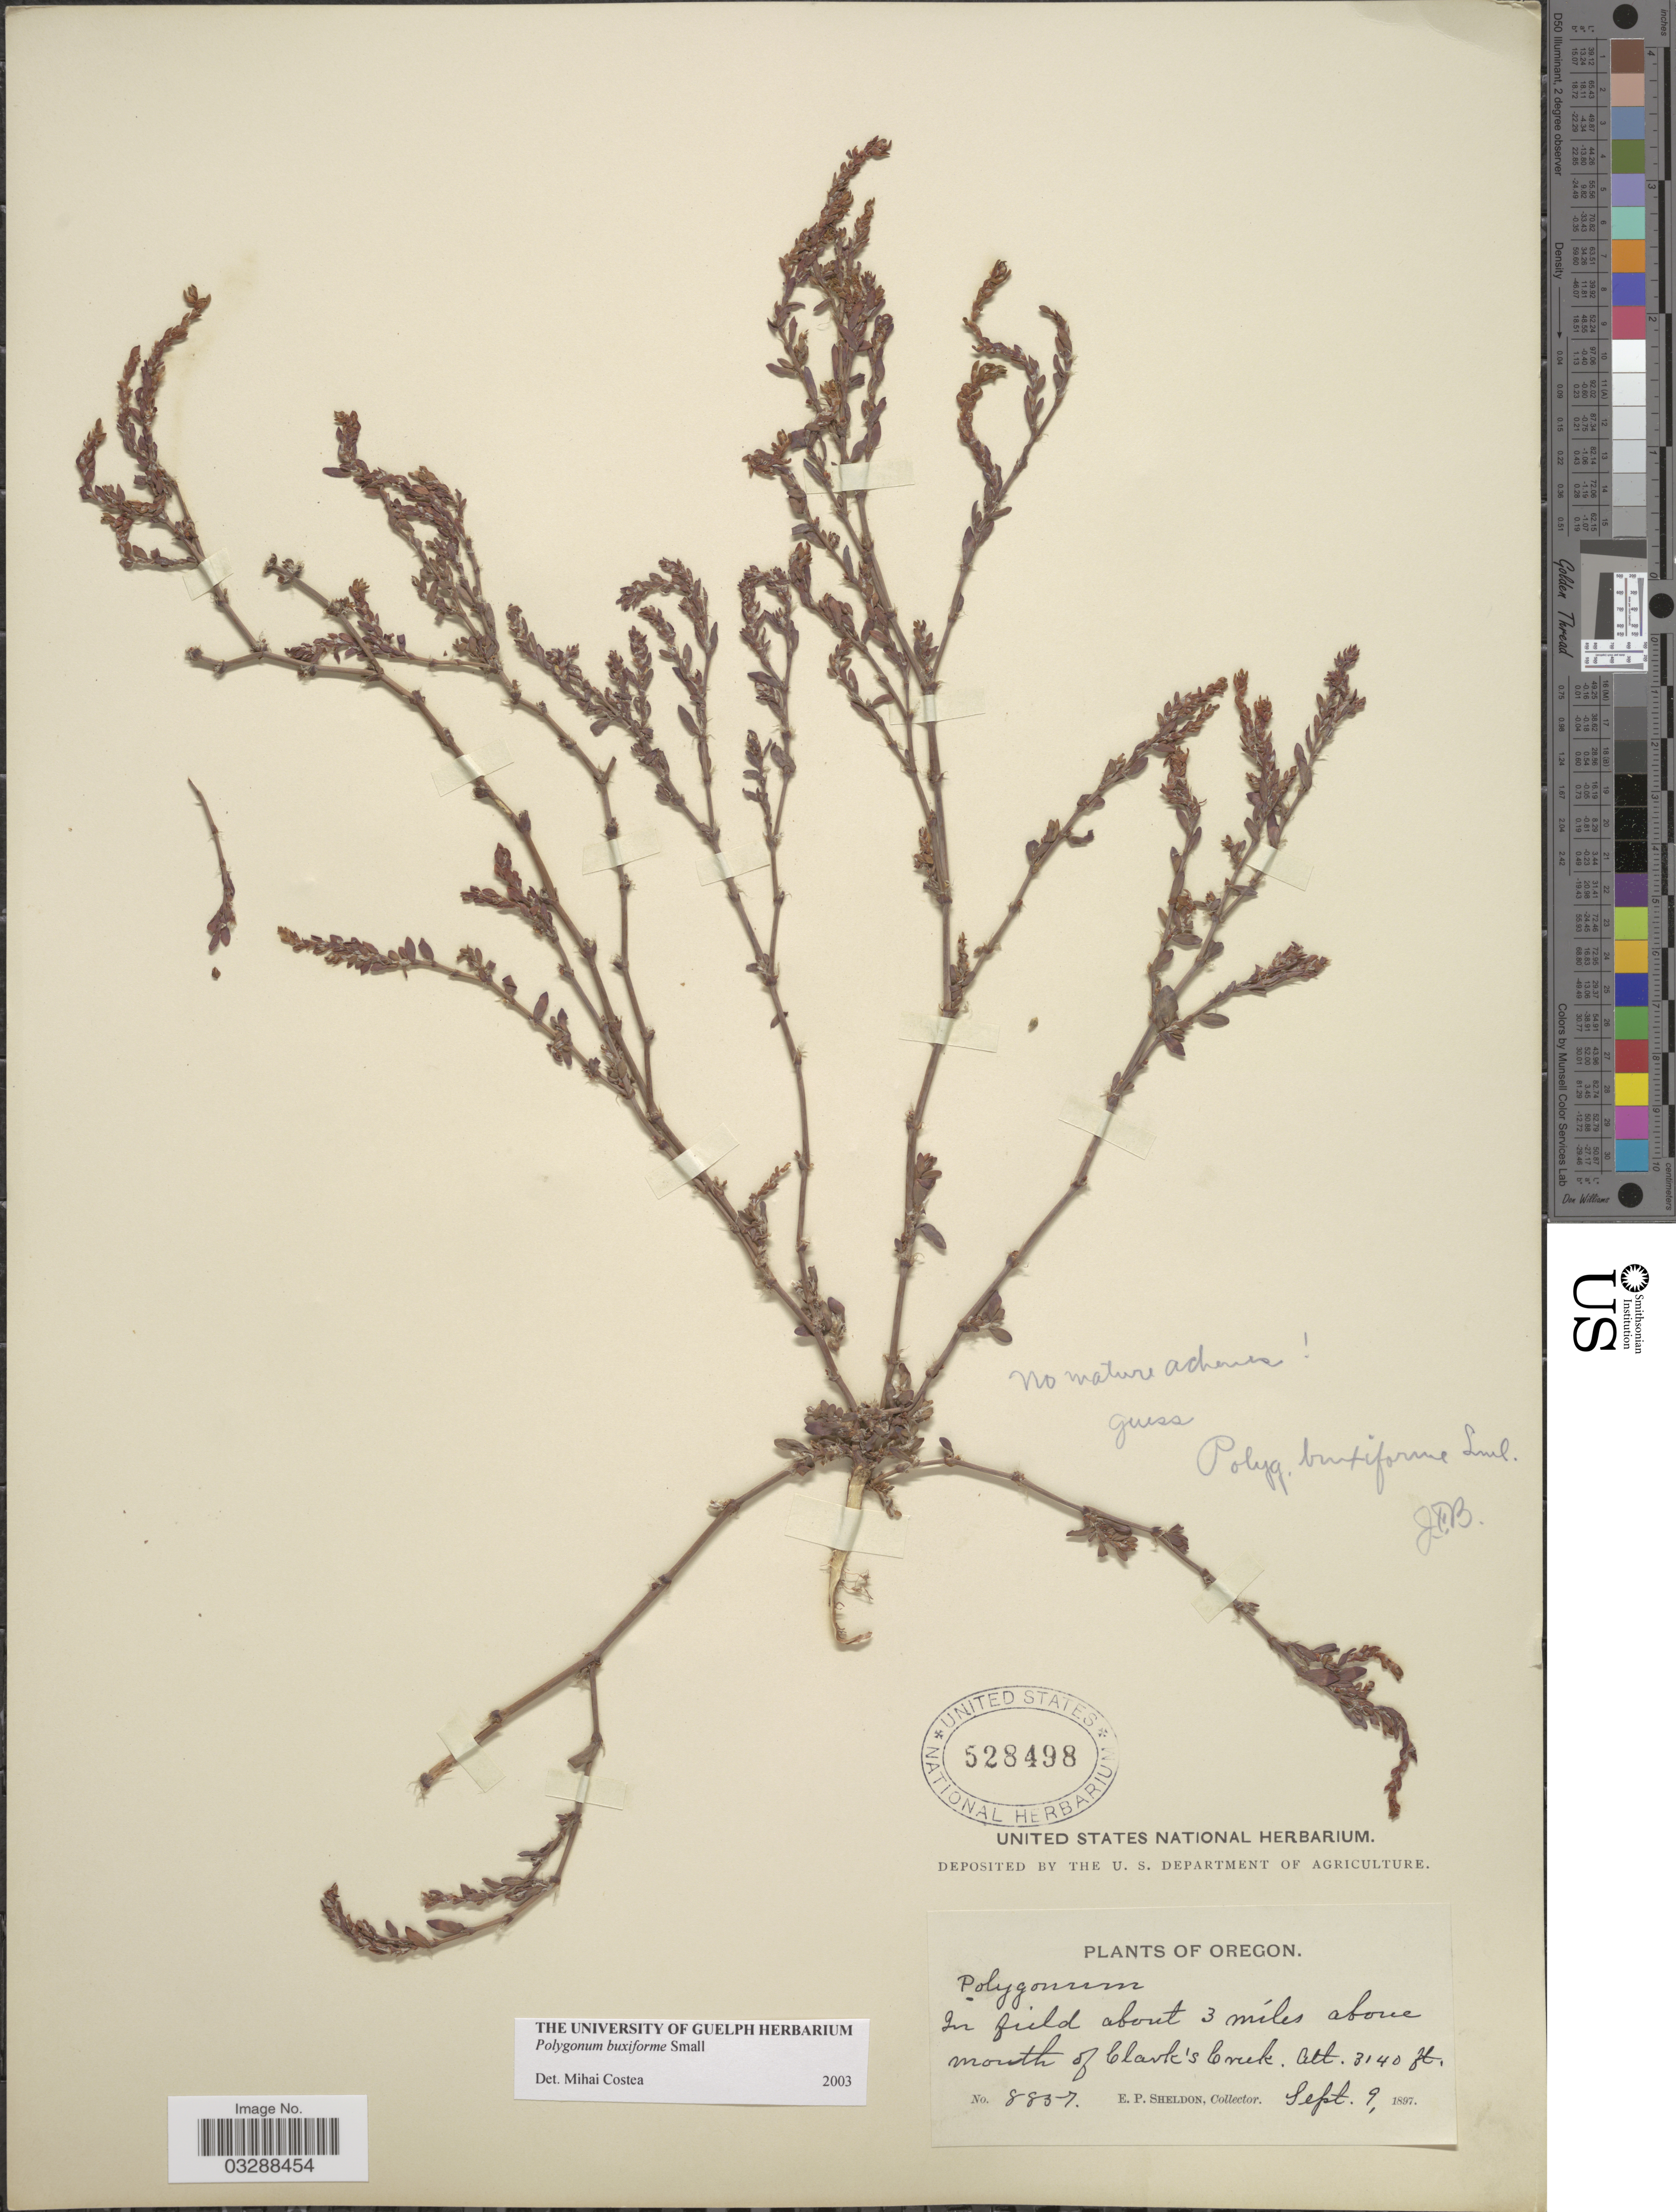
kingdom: Plantae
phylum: Tracheophyta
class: Magnoliopsida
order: Caryophyllales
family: Polygonaceae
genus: Polygonum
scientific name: Polygonum buxiforme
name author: Small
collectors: E. P. Sheldon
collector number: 8837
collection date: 1897-09-09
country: United States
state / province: Oregon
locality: In field about 3 miles above mouth of Clark's Creek.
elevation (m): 957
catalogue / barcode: US 528498